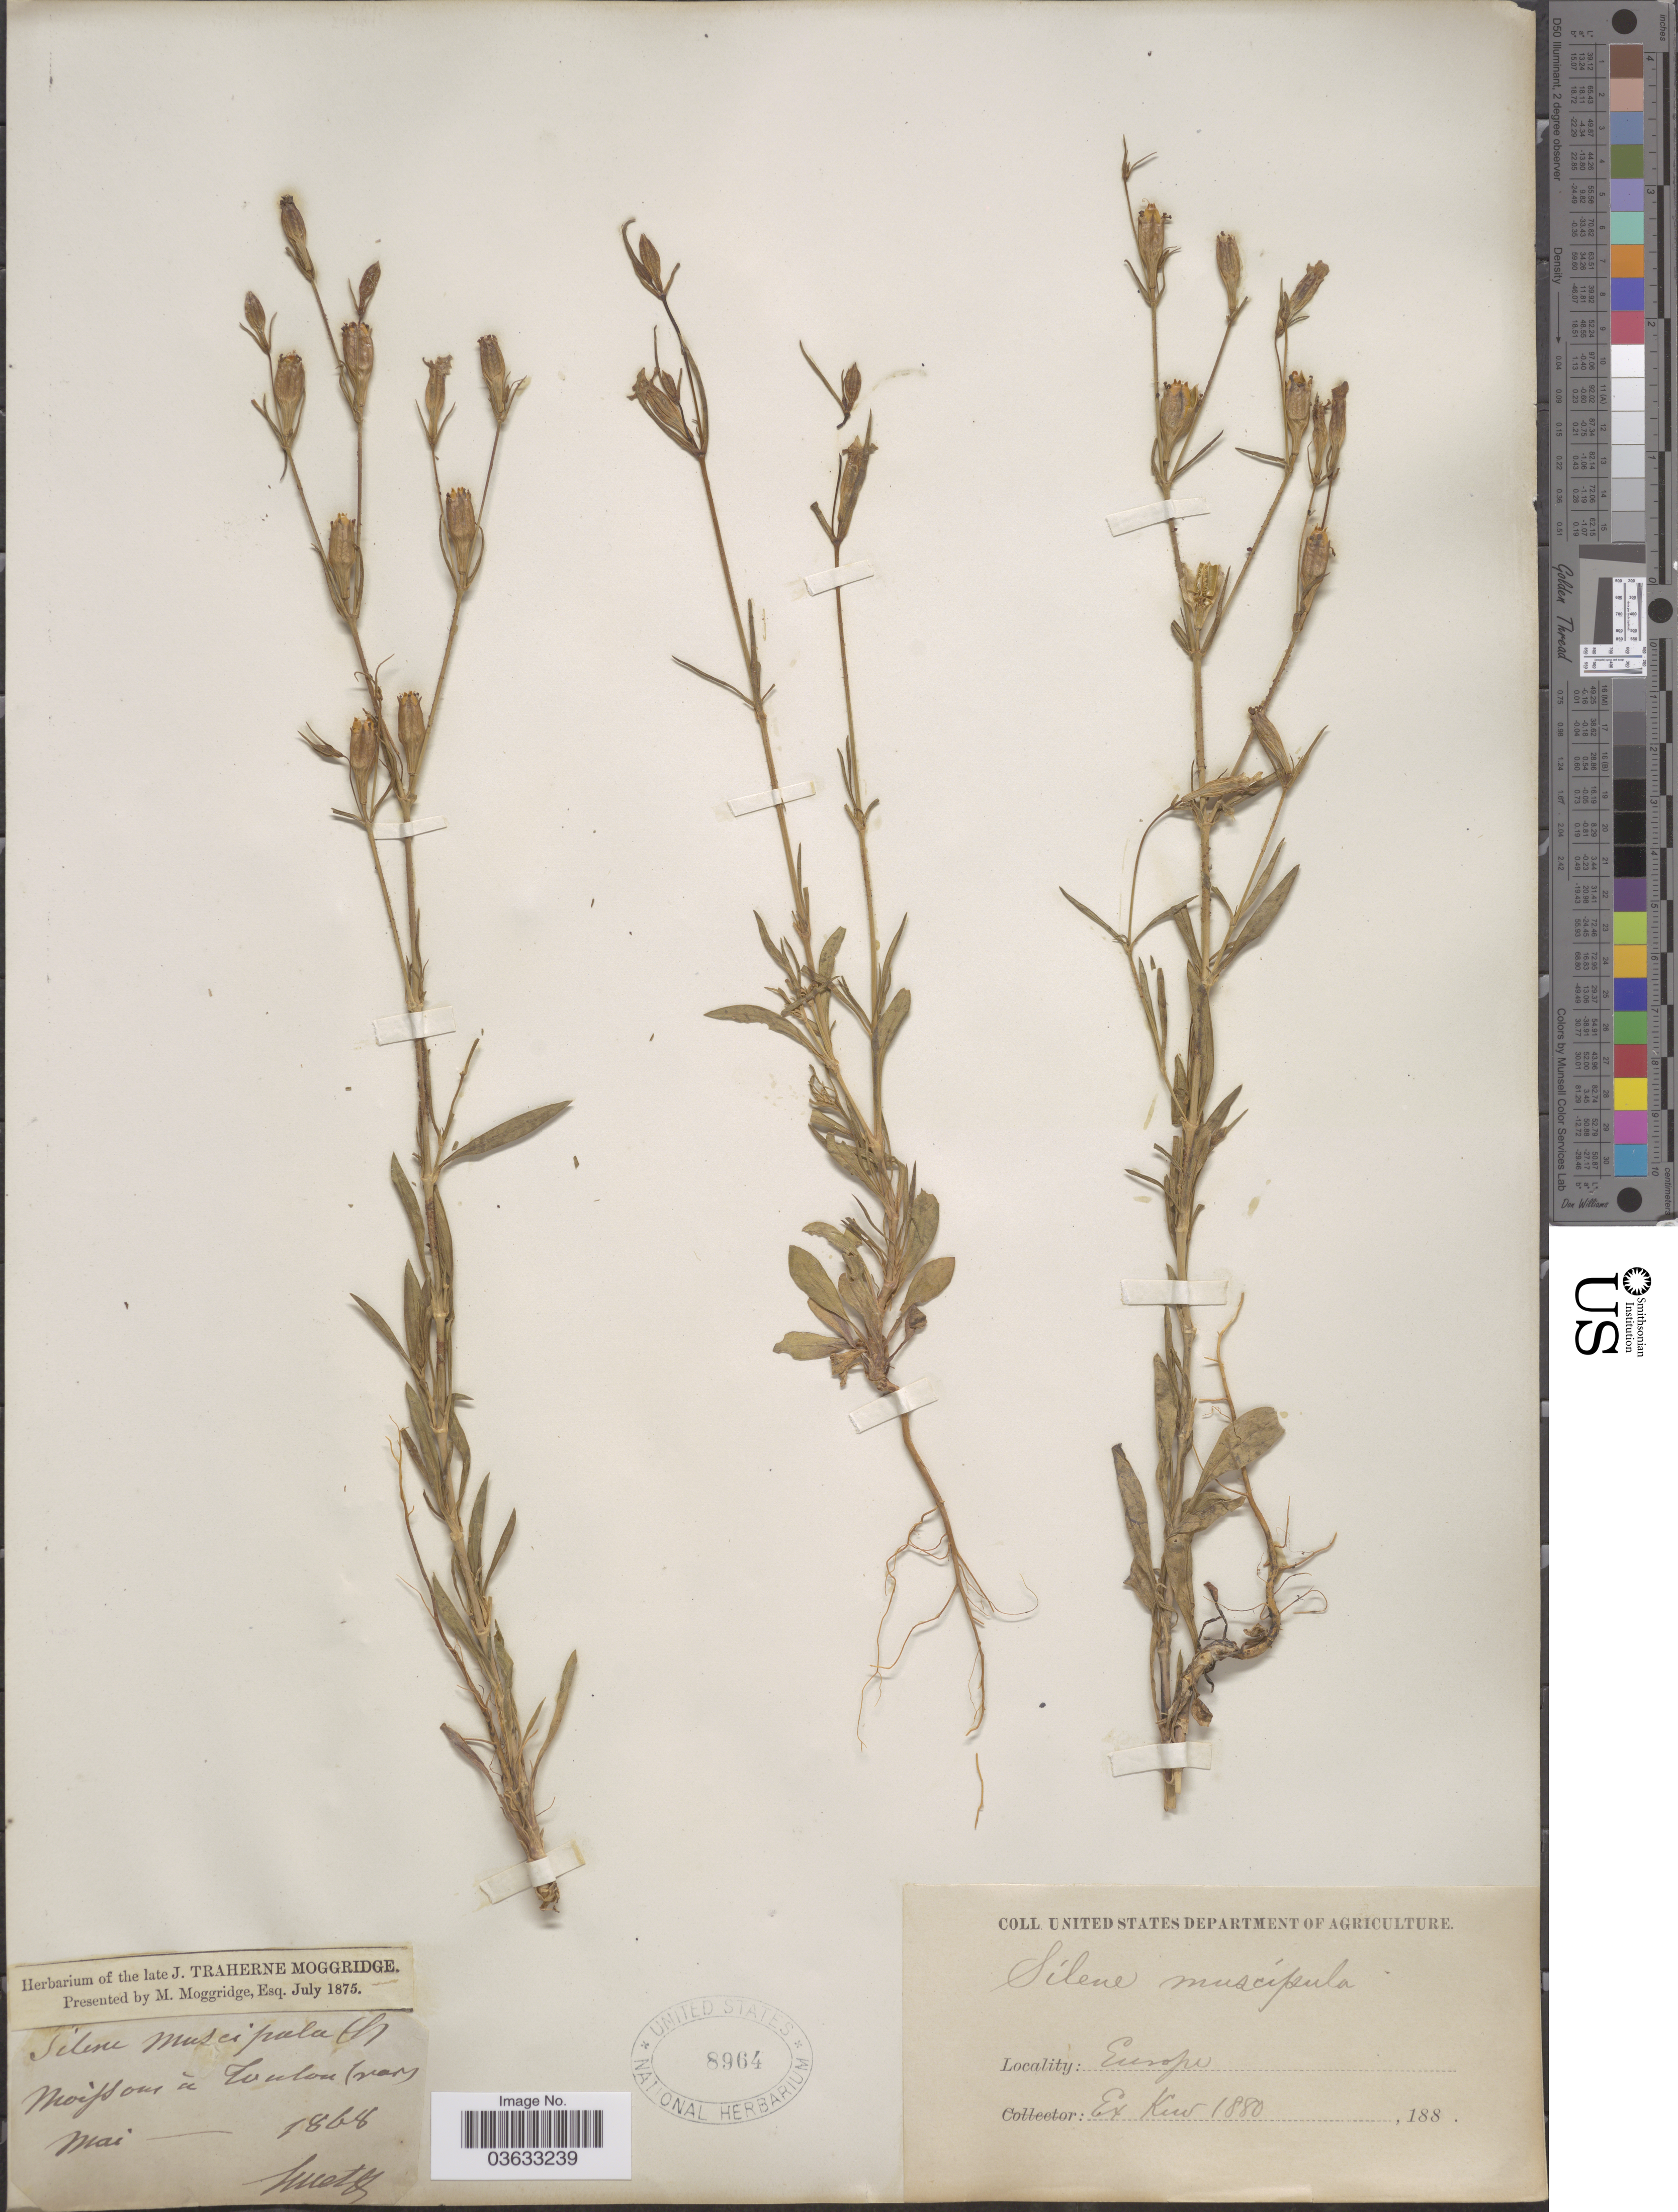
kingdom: Plantae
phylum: Tracheophyta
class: Magnoliopsida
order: Caryophyllales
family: Caryophyllaceae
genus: Silene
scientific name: Silene muscipula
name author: L.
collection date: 1868-05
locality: Maissom à Toulon (var). [interpreted] Europe.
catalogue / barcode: US 8964